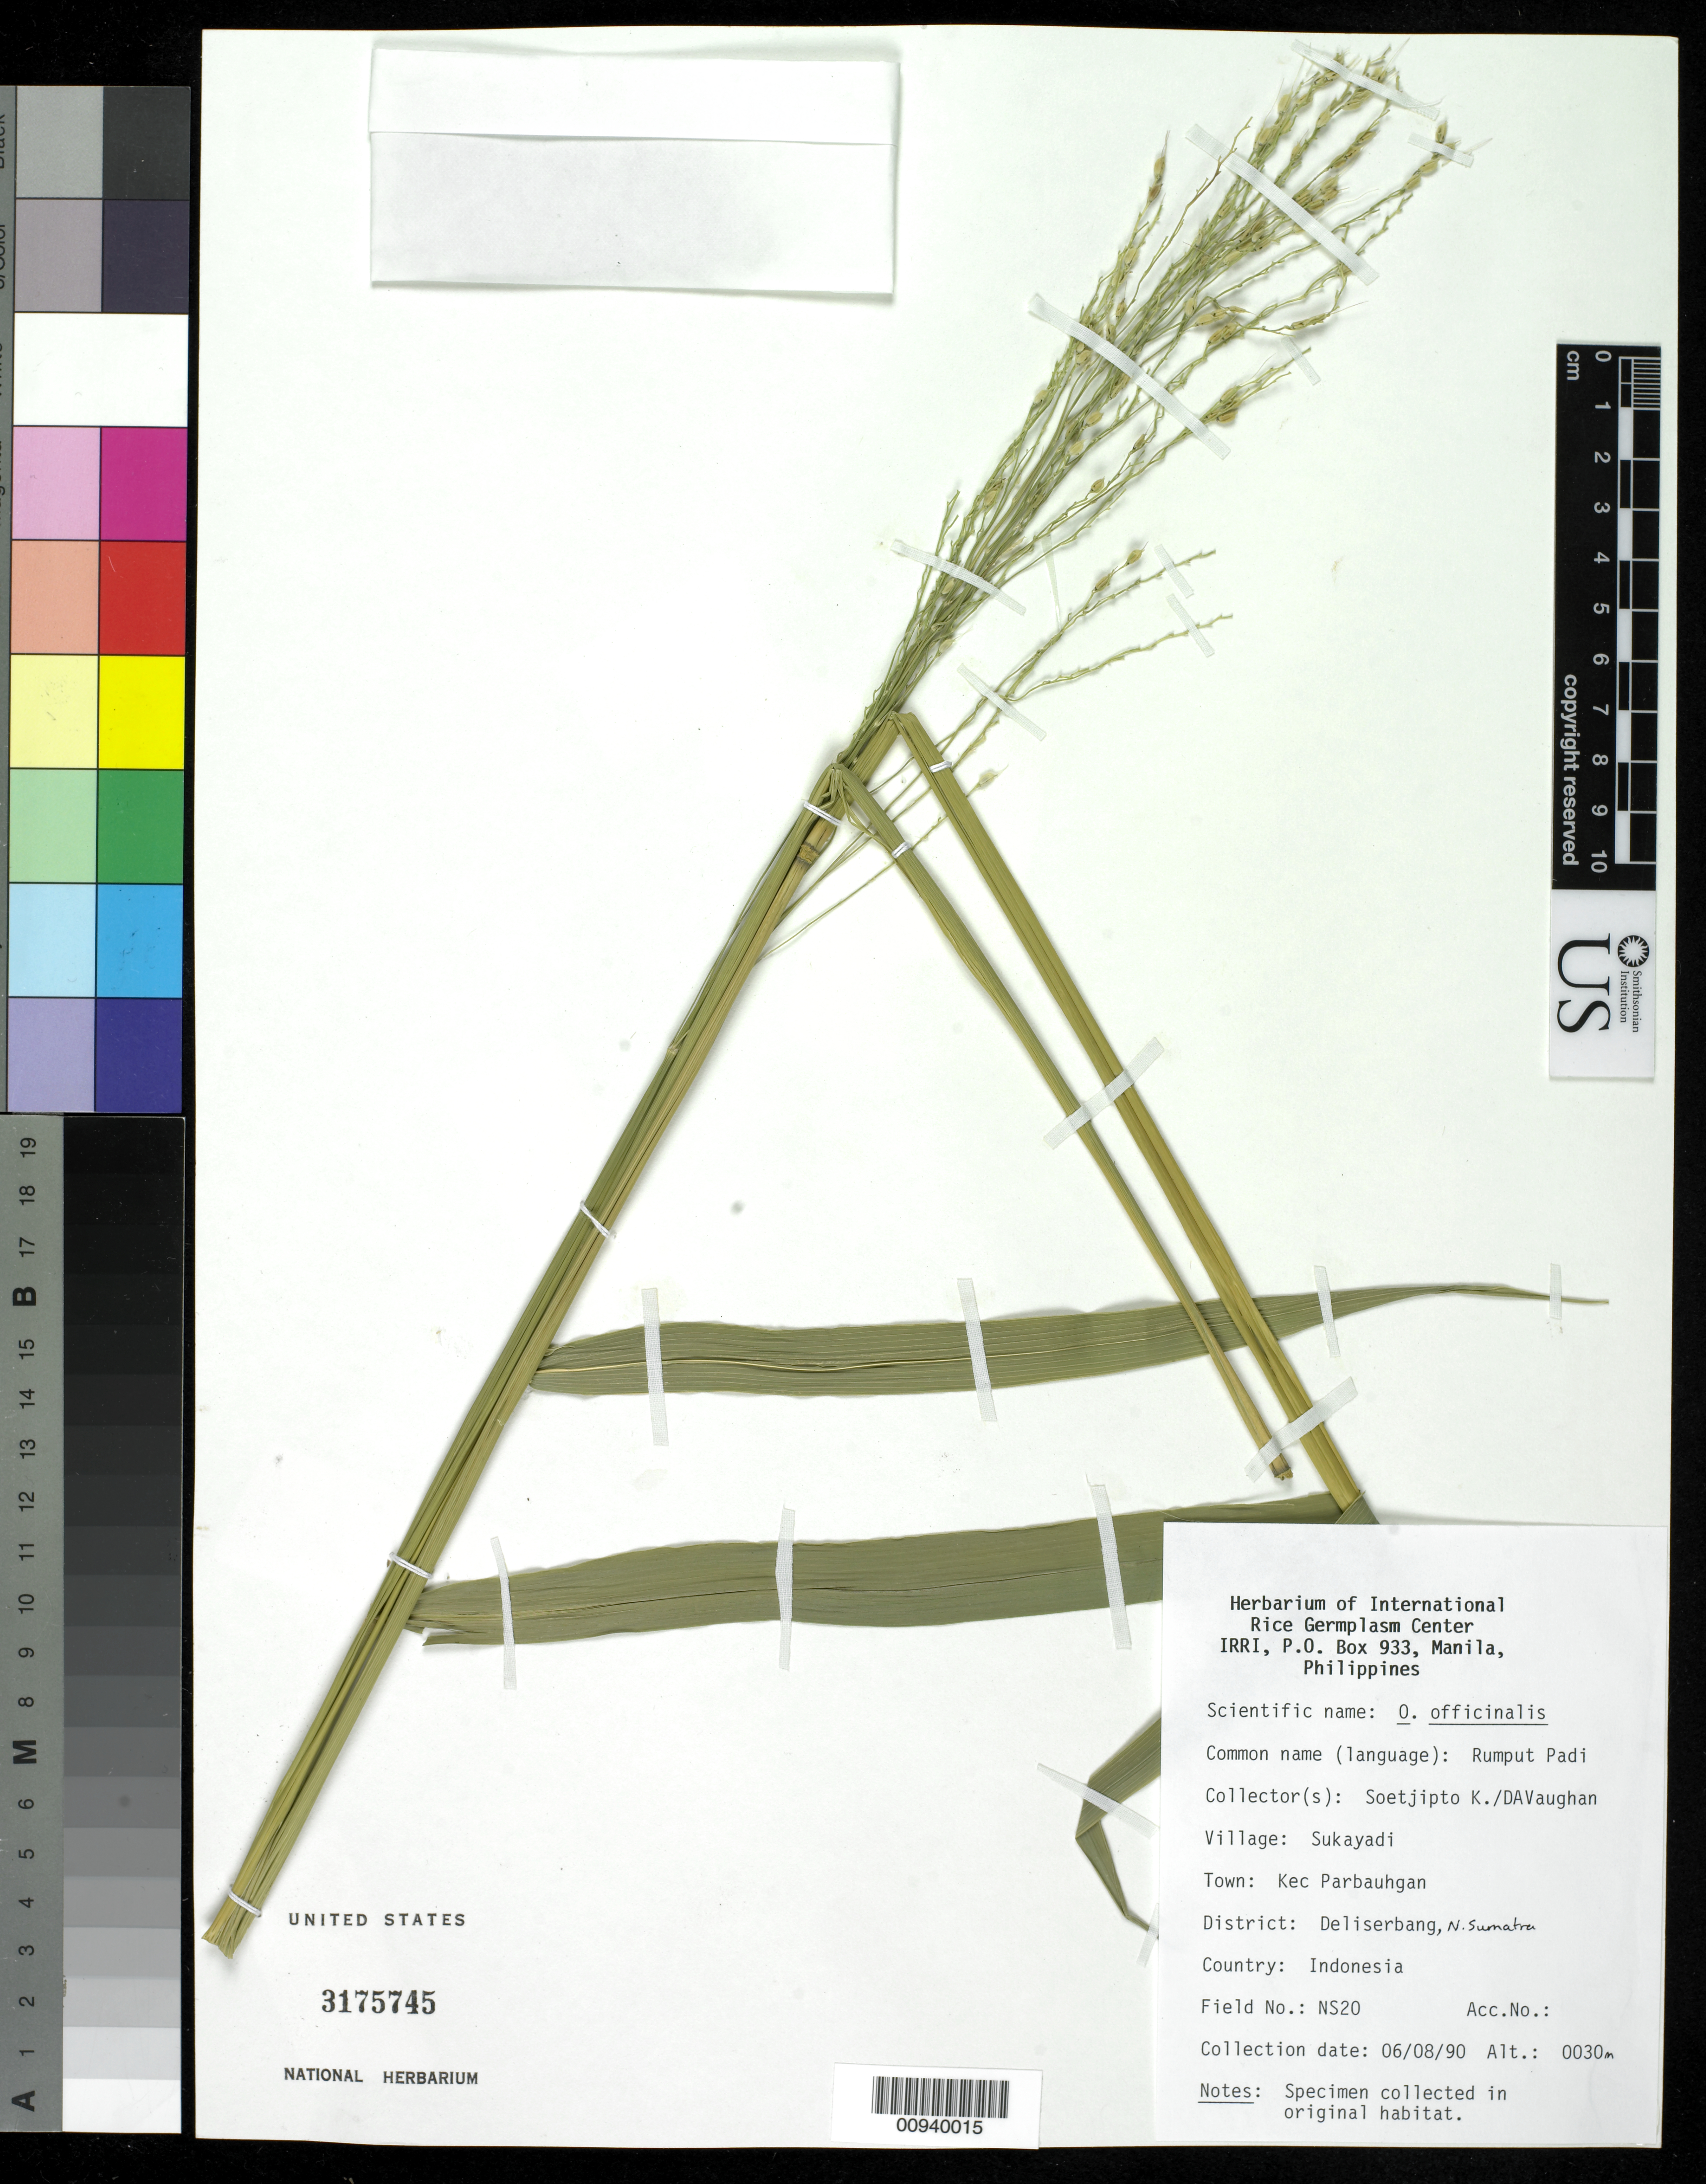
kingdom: Plantae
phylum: Tracheophyta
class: Liliopsida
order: Poales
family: Poaceae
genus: Oryza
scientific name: Oryza officinalis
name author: Wall.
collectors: -. Soetjipto & D. Vaughan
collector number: NS 20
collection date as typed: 08 Jun 1990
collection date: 1990-06-08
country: Indonesia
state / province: Sumatra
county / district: North Sumatra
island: Sumatra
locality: Deliserbang, Kec Parbauhgan, Sukayadi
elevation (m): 30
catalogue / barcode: US 3175745